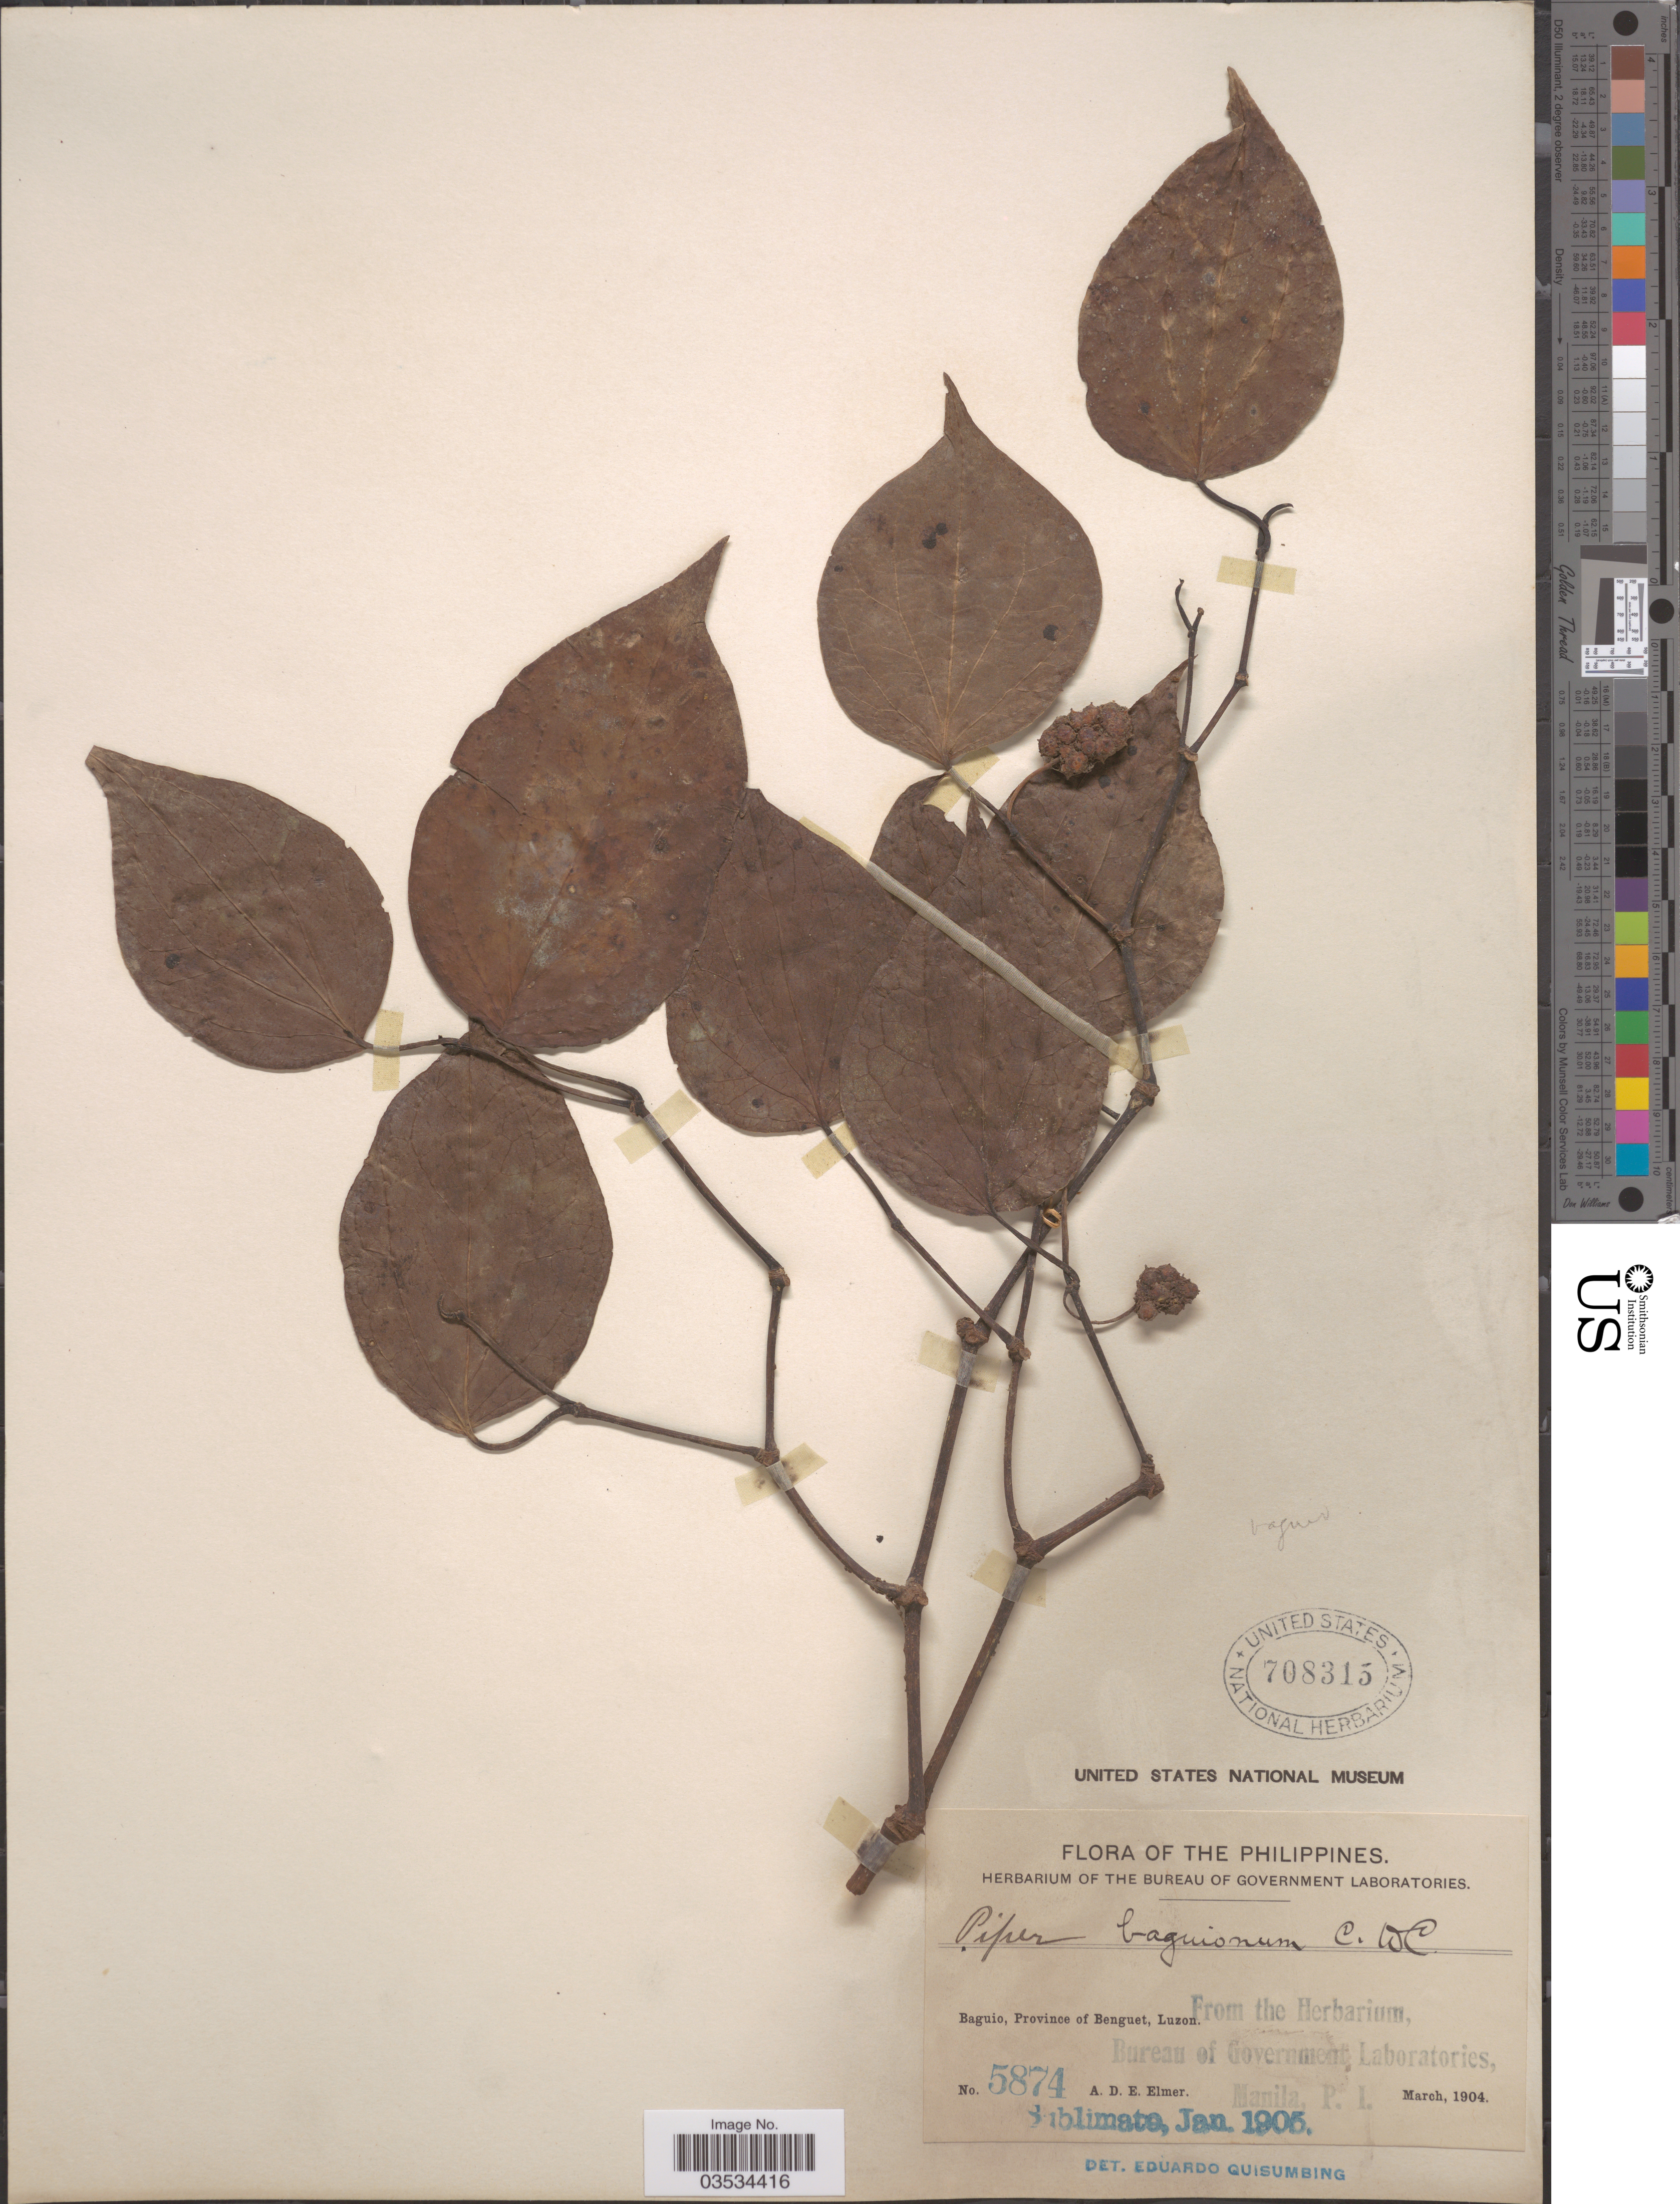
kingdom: Plantae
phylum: Tracheophyta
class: Magnoliopsida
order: Piperales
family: Piperaceae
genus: Piper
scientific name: Piper baguionum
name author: C. DC. in Elmer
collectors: A. D. E. Elmer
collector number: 5874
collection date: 1904-03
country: Philippines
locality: Baguio, Province of Benguet, Luzon.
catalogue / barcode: US 708315